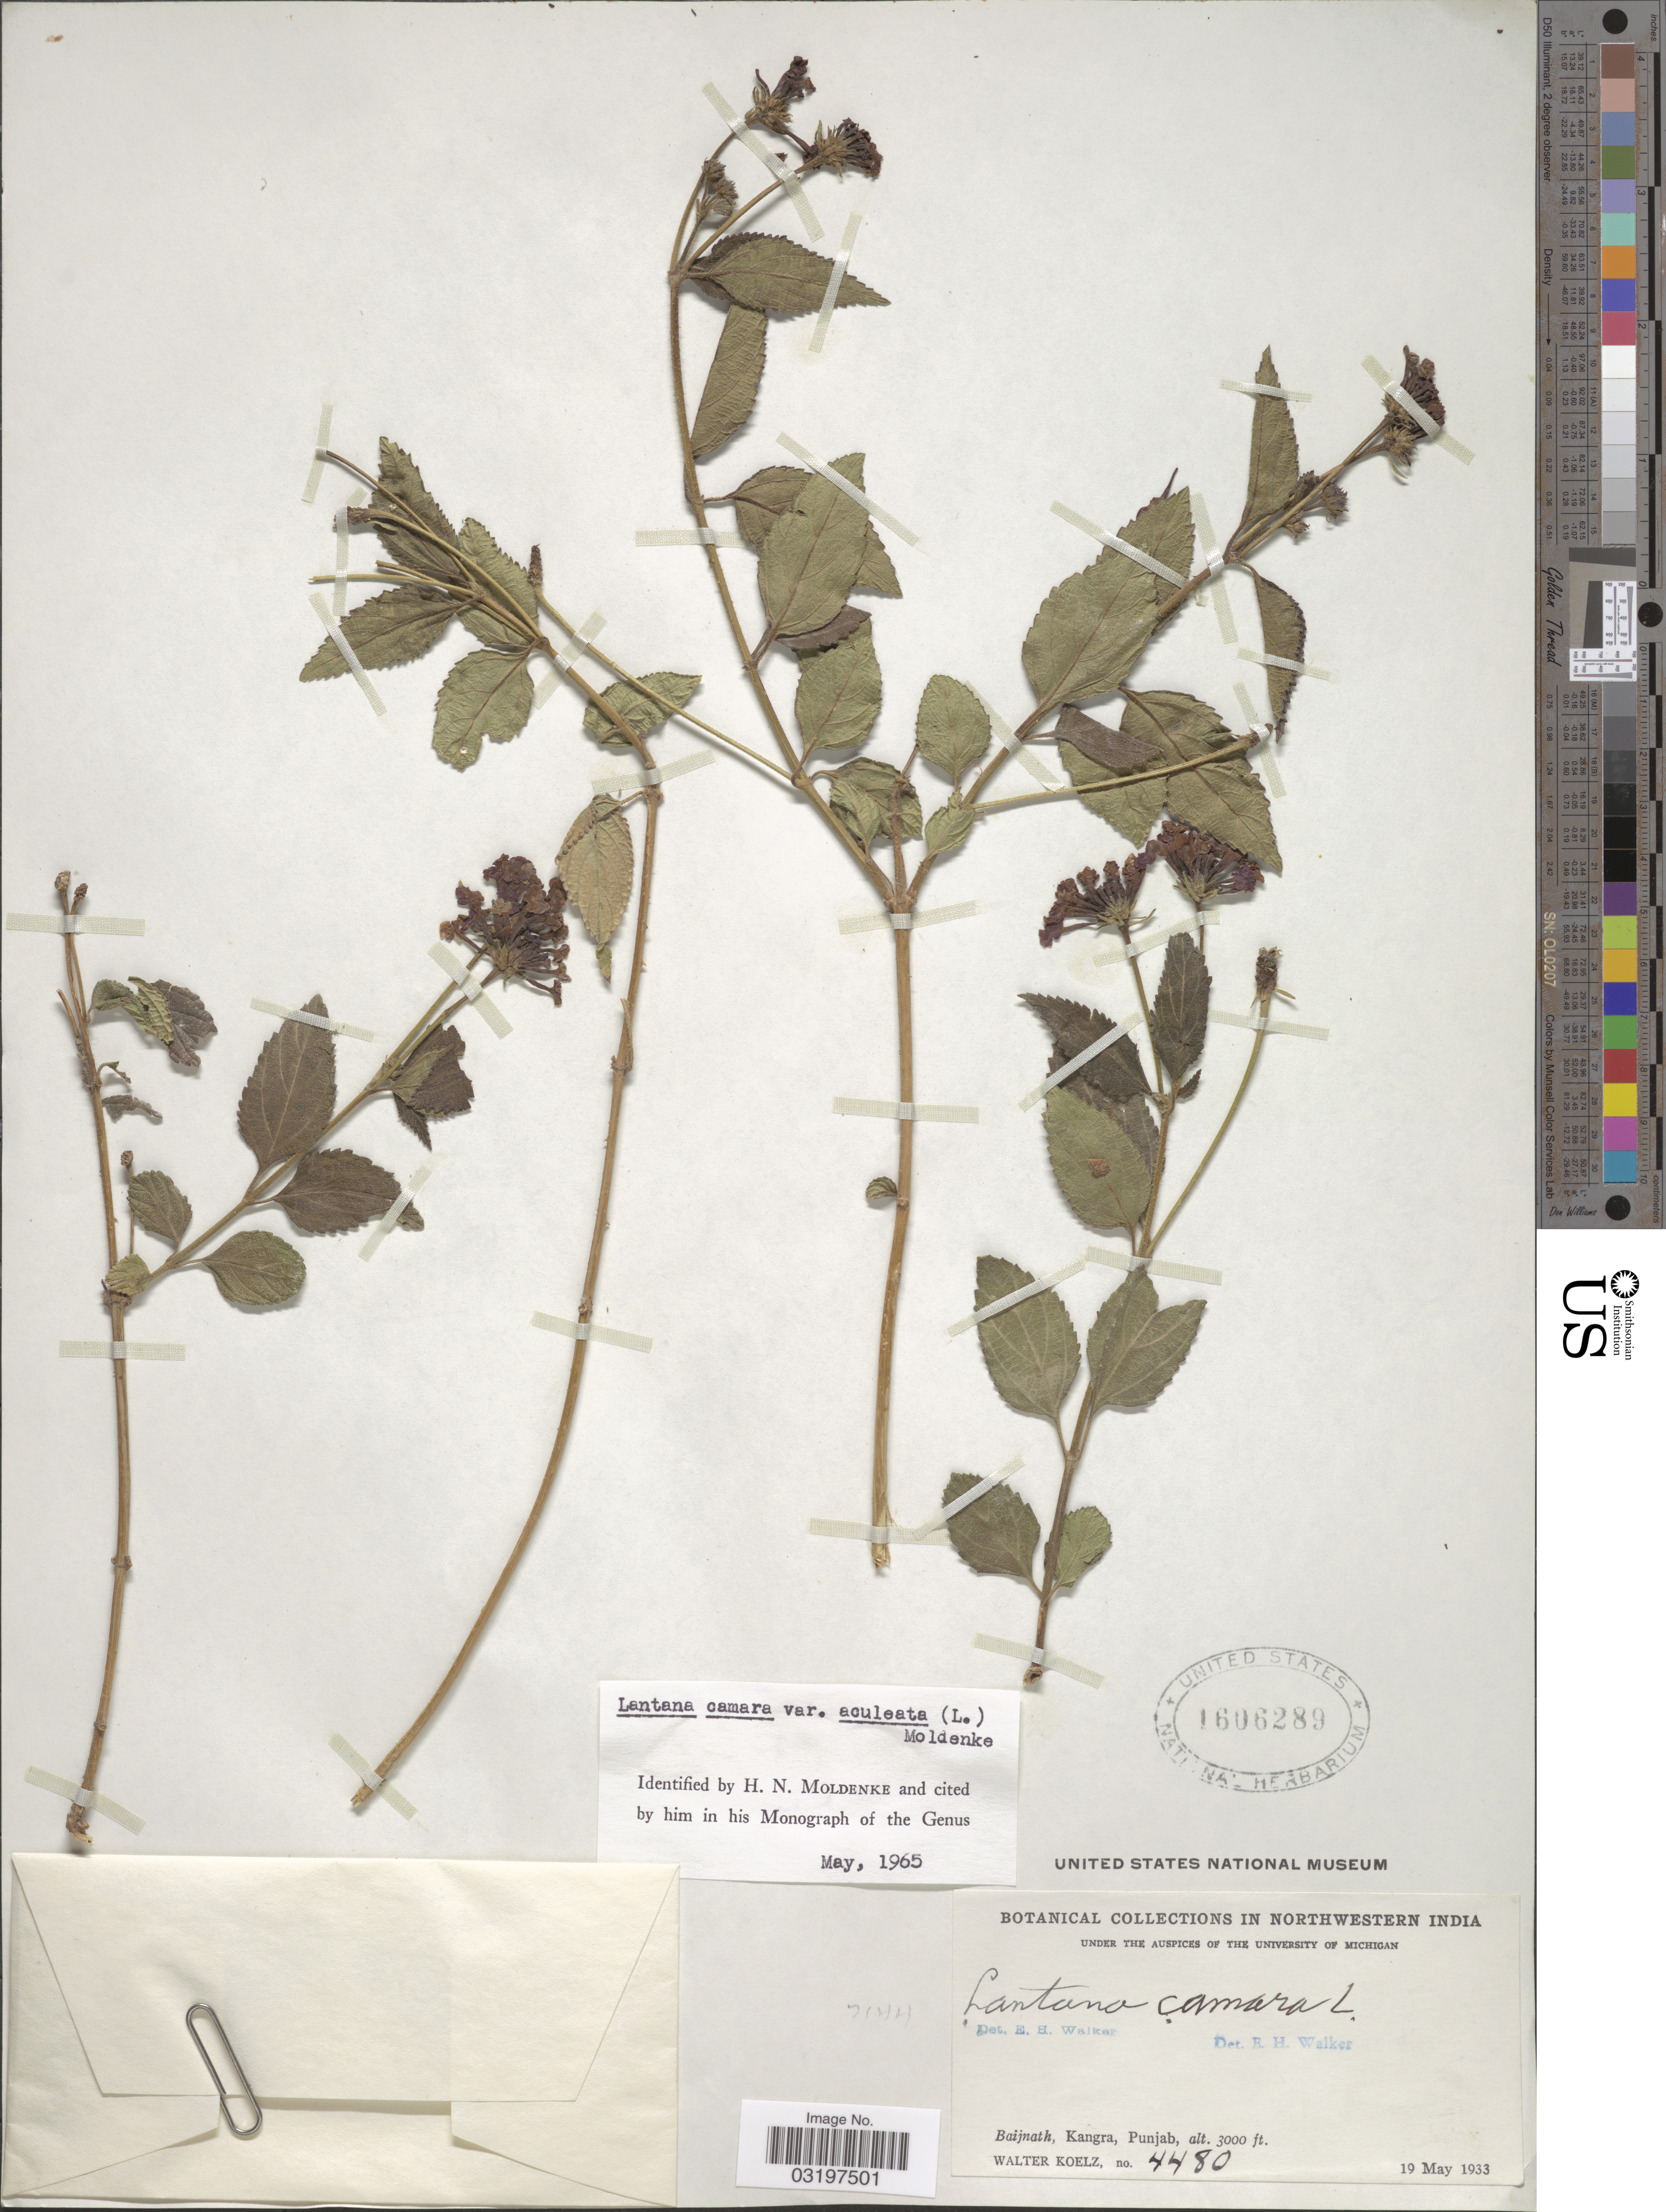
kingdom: Plantae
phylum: Tracheophyta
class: Magnoliopsida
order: Lamiales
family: Verbenaceae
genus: Lantana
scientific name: Lantana camara var. aculeata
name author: (L.) Moldenke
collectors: W. N. Koelz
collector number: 4480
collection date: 1933-05-19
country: India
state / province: Punjab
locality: Northwestern India. Baijnath, Kangra.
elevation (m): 914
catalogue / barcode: US 1606289